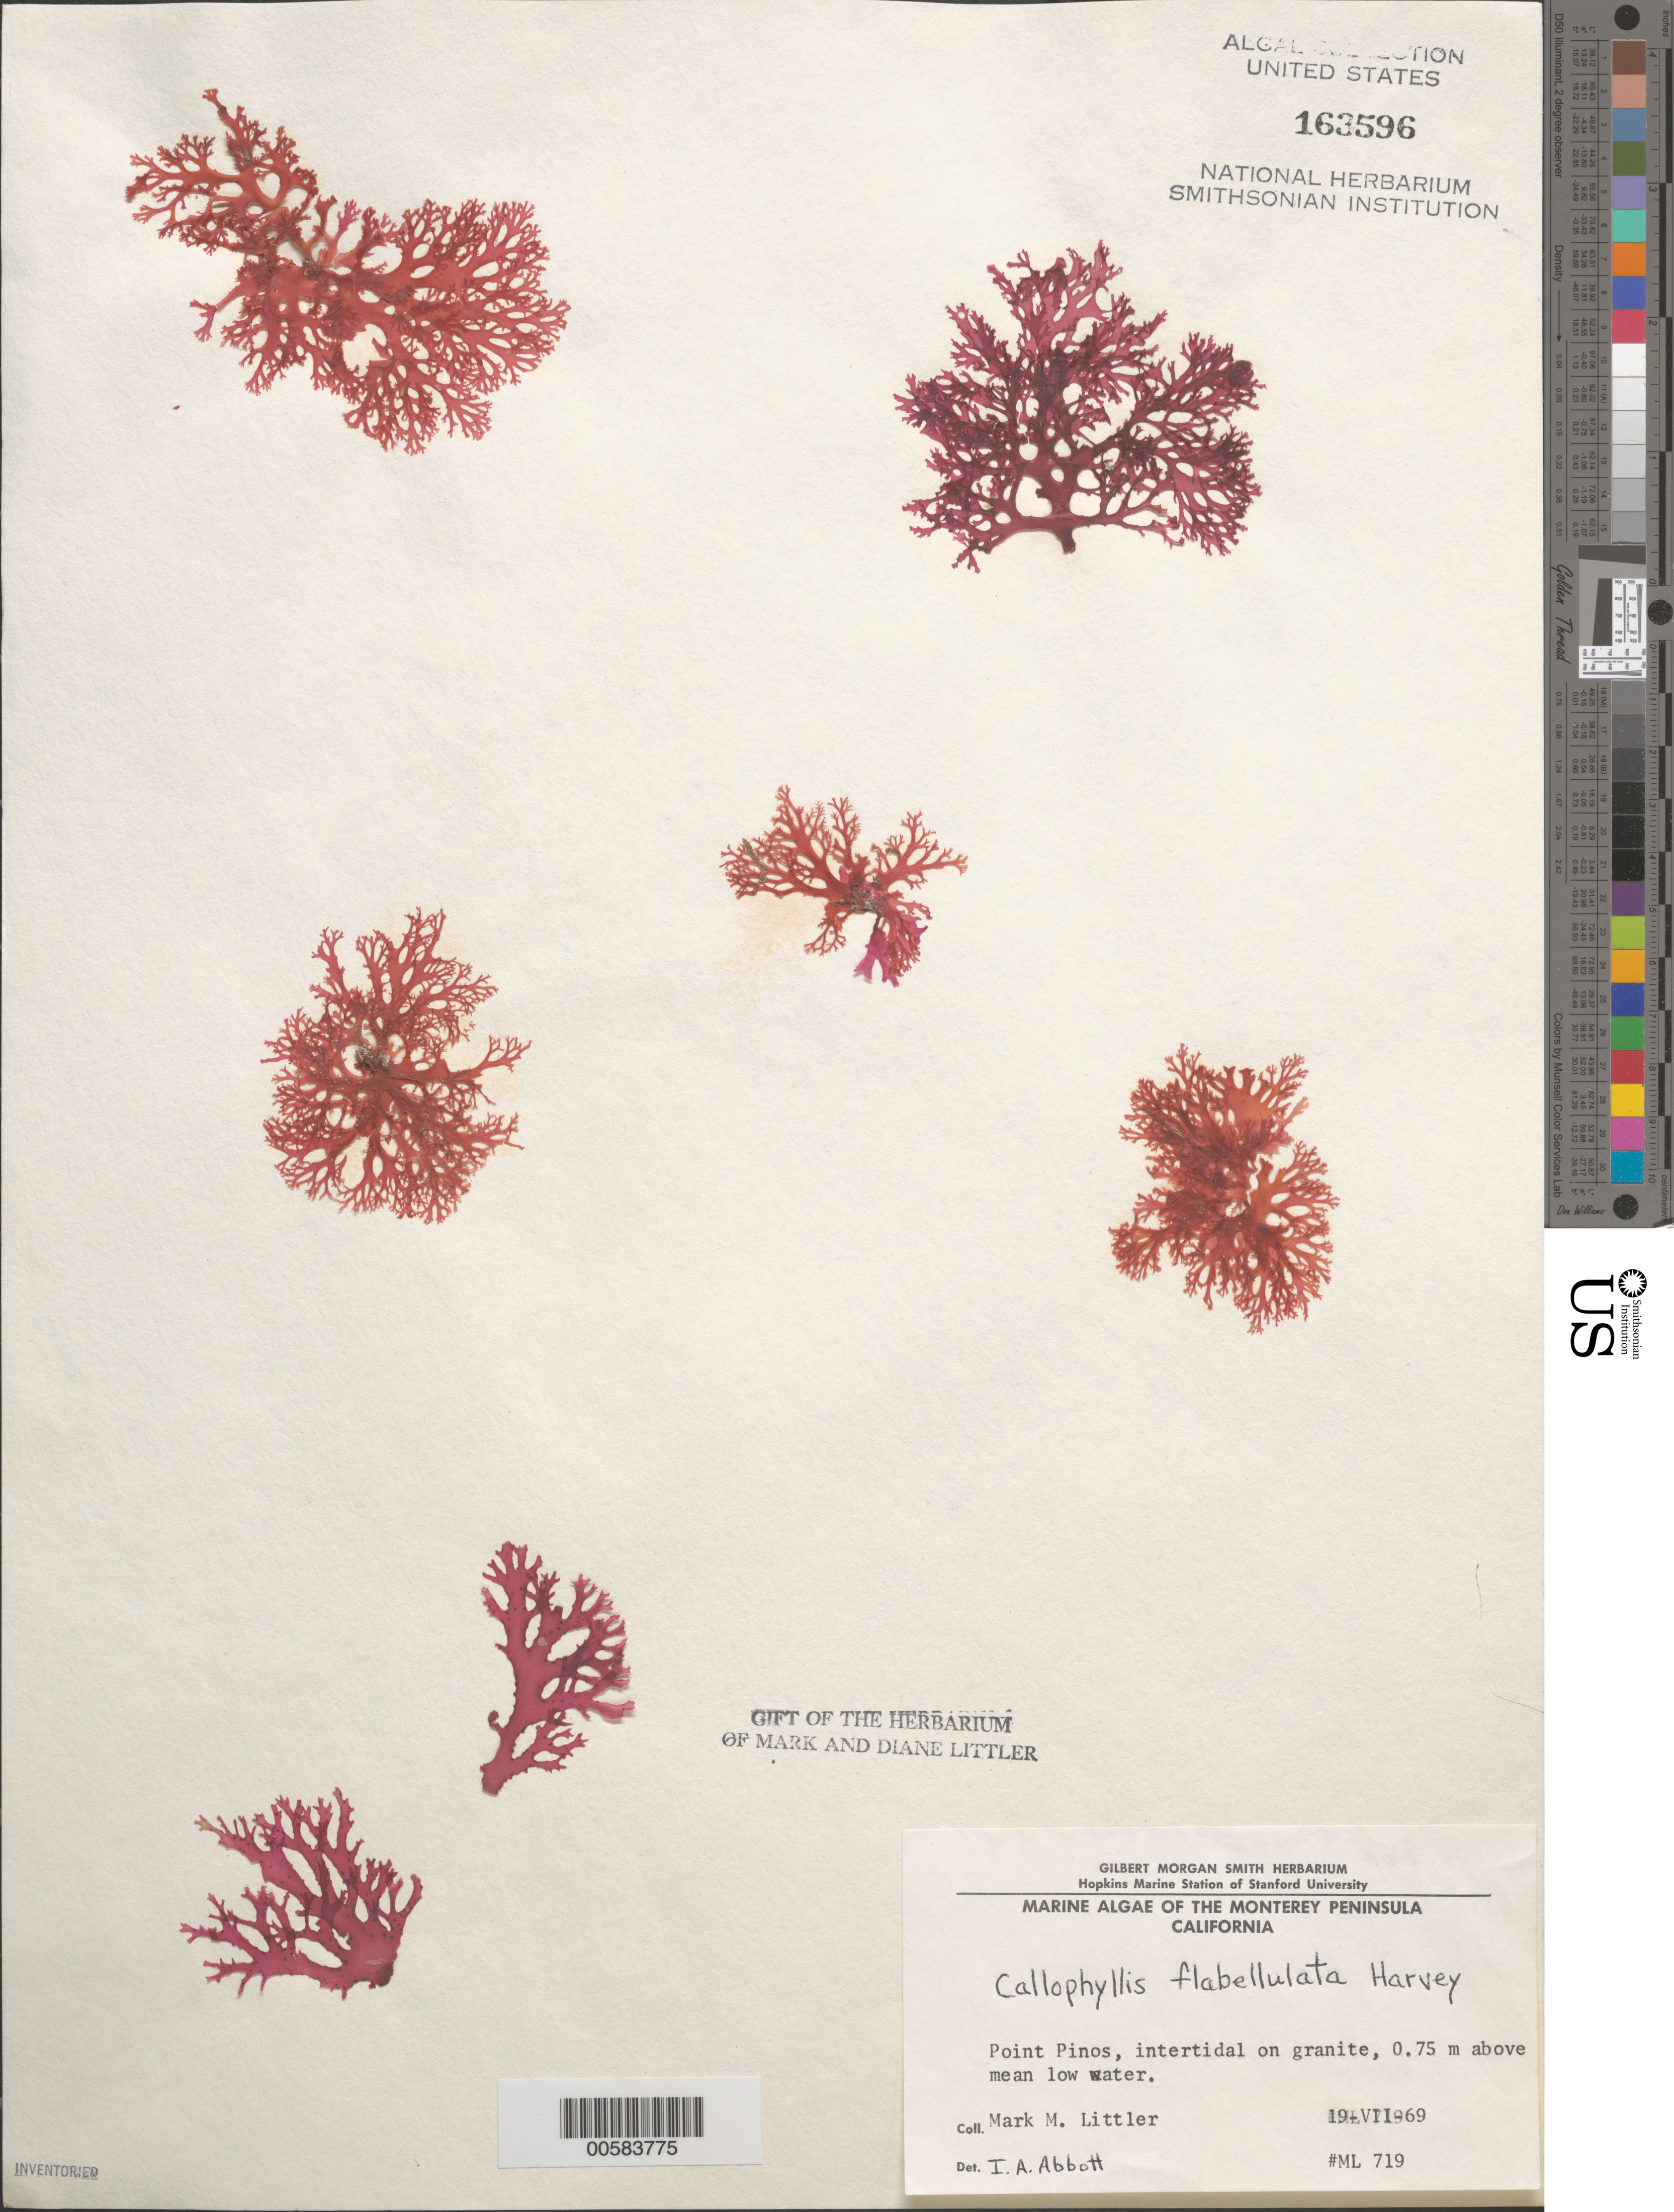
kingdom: Plantae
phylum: Rhodophyta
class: Florideophyceae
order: Gigartinales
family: Kallymeniaceae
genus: Callophyllis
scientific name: Callophyllis flabellulata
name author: Harv.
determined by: Abbott, Isabella A.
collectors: M. M. Littler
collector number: ML 719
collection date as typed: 19 Jul 1969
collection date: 1969-07-19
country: United States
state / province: California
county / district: Monterey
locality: Point Pinos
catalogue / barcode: US 163596